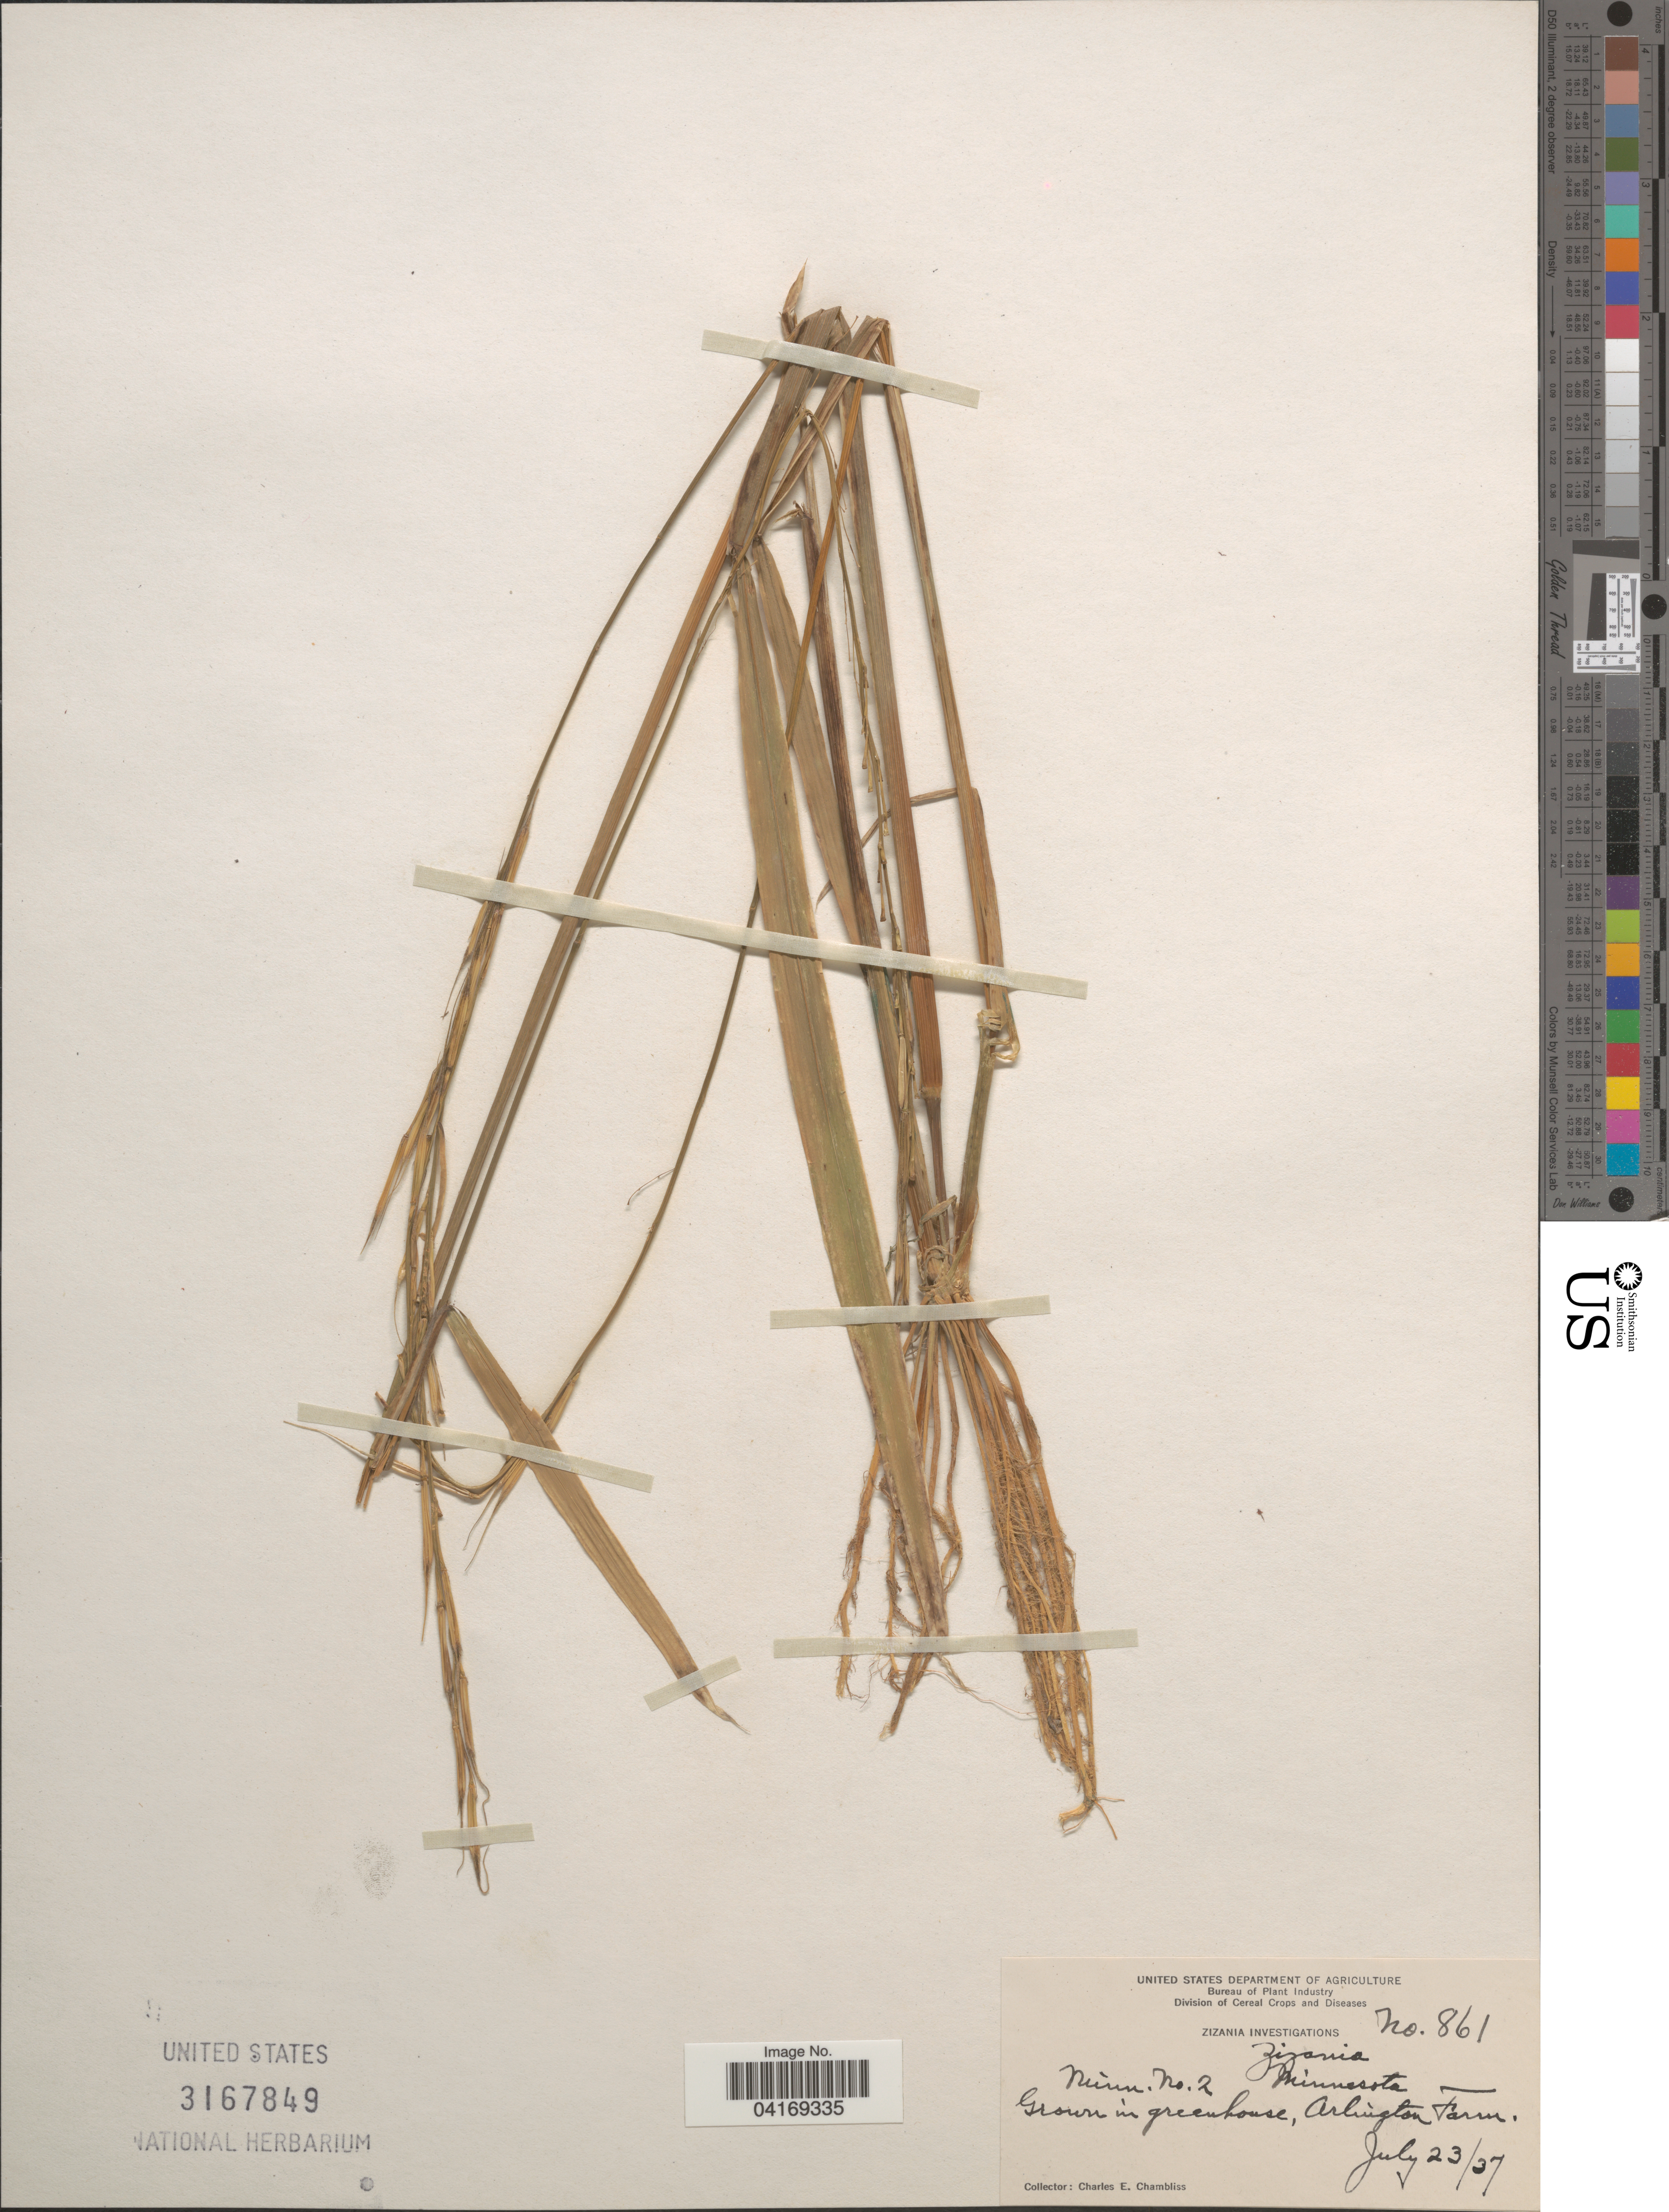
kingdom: Plantae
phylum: Tracheophyta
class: Liliopsida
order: Poales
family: Poaceae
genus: Zizania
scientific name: Zizania sp.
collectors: C. Chambliss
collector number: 861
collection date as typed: Transcribed d/m/y: 23/7/37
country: United States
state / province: Virginia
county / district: Arlington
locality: In greenhouse, Arlington Farm.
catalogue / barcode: US 3167849